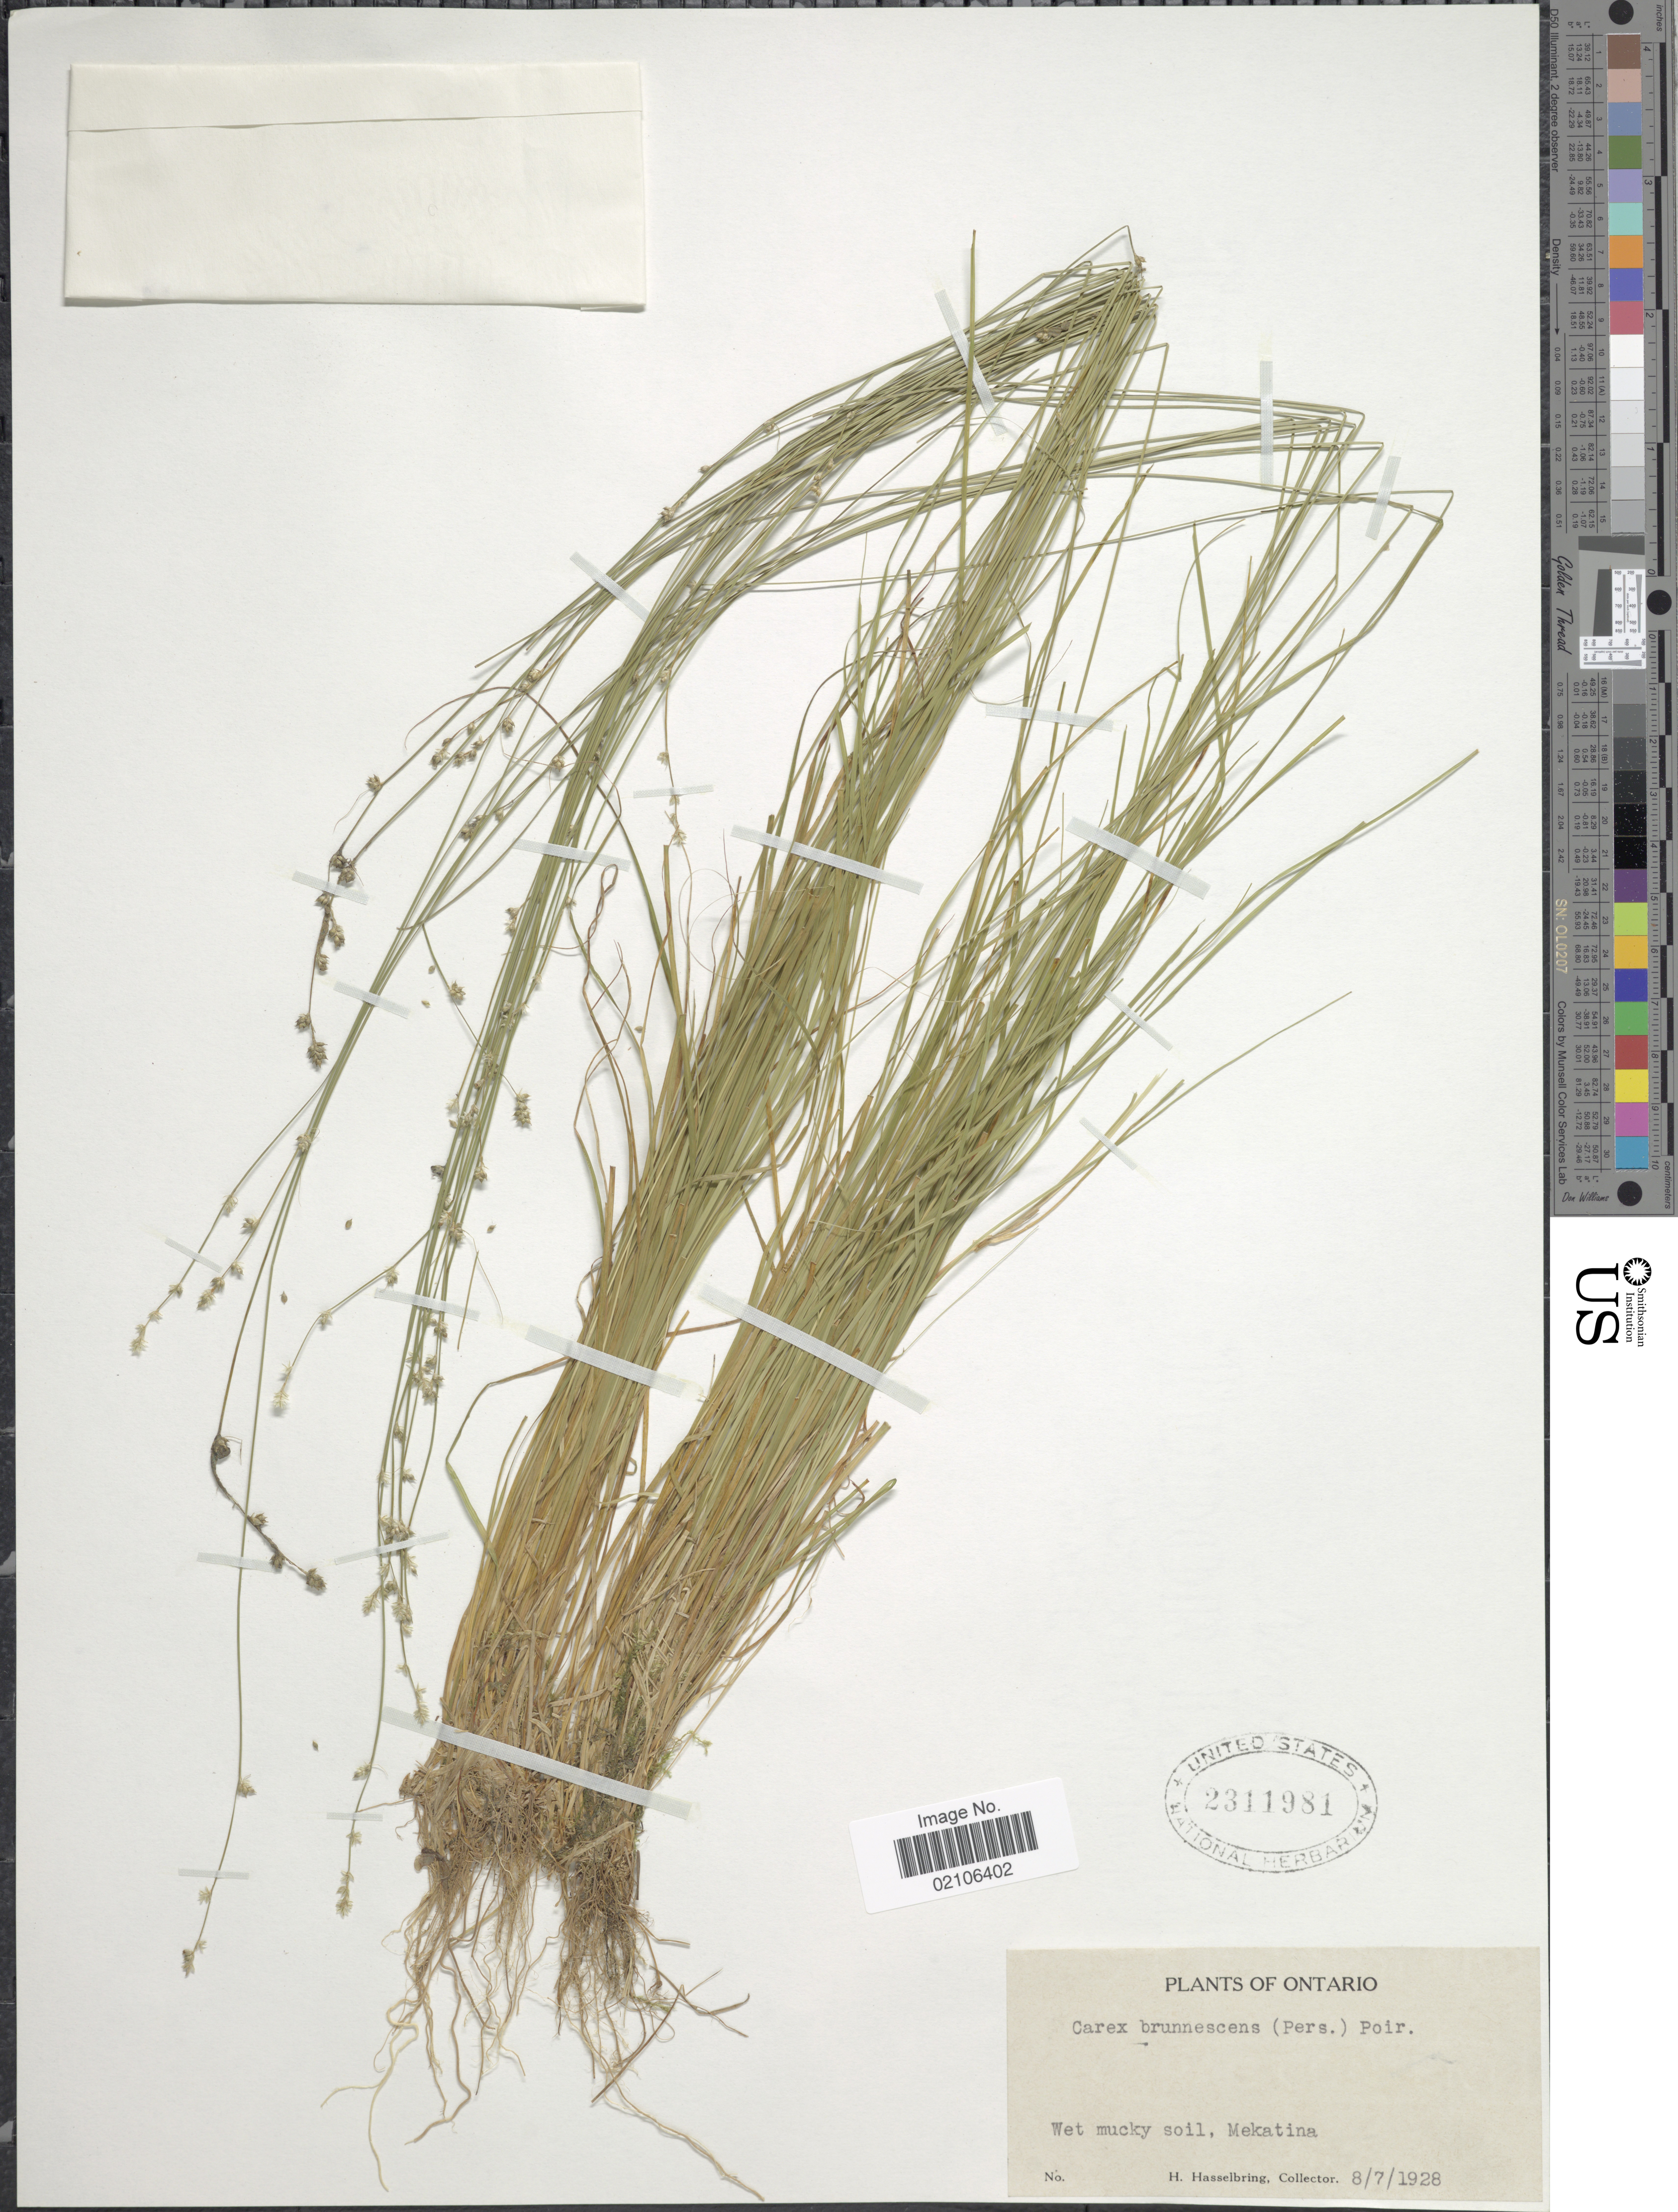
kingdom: Plantae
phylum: Tracheophyta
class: Liliopsida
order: Poales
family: Cyperaceae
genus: Carex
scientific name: Carex brunnescens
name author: (Pers.) Poir.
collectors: H. Hasselbring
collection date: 1928-07-08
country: Canada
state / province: Ontario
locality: Wet mucky soil, Mekatina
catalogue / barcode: US 2311981